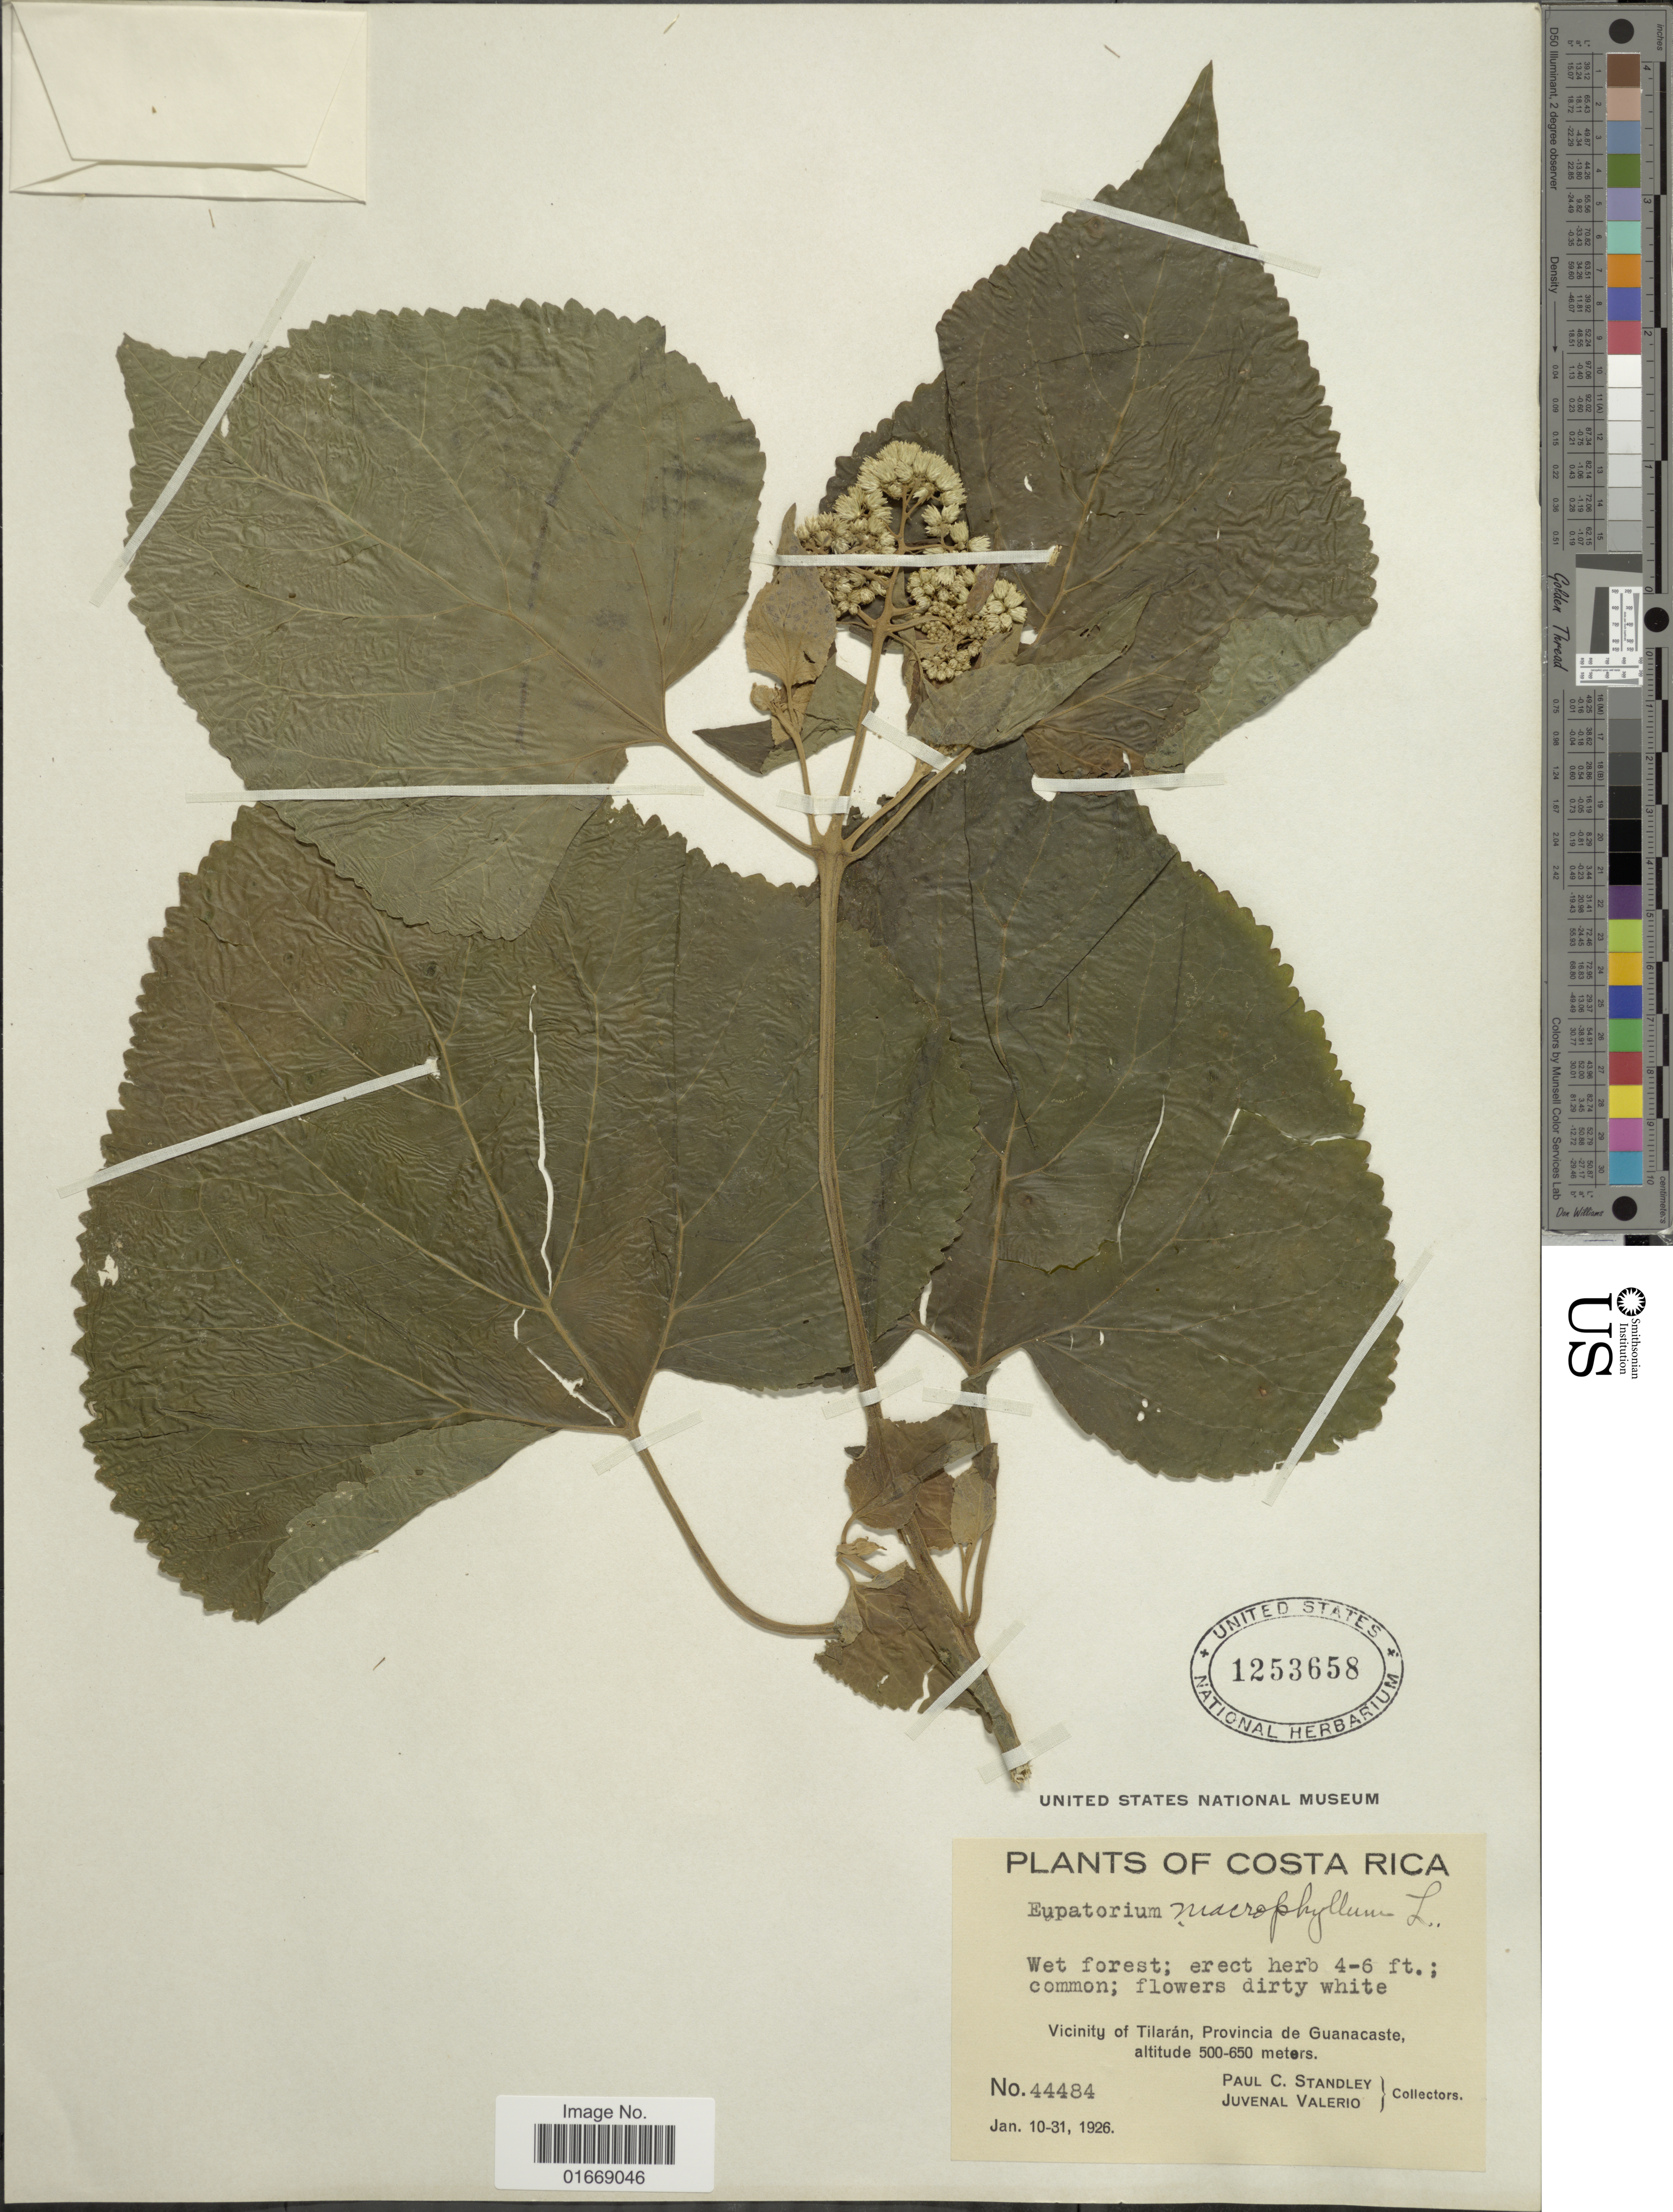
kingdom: Plantae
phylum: Tracheophyta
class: Magnoliopsida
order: Asterales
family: Asteraceae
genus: Hebeclinium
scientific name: Hebeclinium macrophyllum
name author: (L.) DC.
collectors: P. C. Standley & J. Valerio R.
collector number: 44484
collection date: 1926-01-10/1926-01-31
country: Costa Rica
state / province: Guanacaste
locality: Vicinity of Tilaran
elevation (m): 500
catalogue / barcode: US 1253658